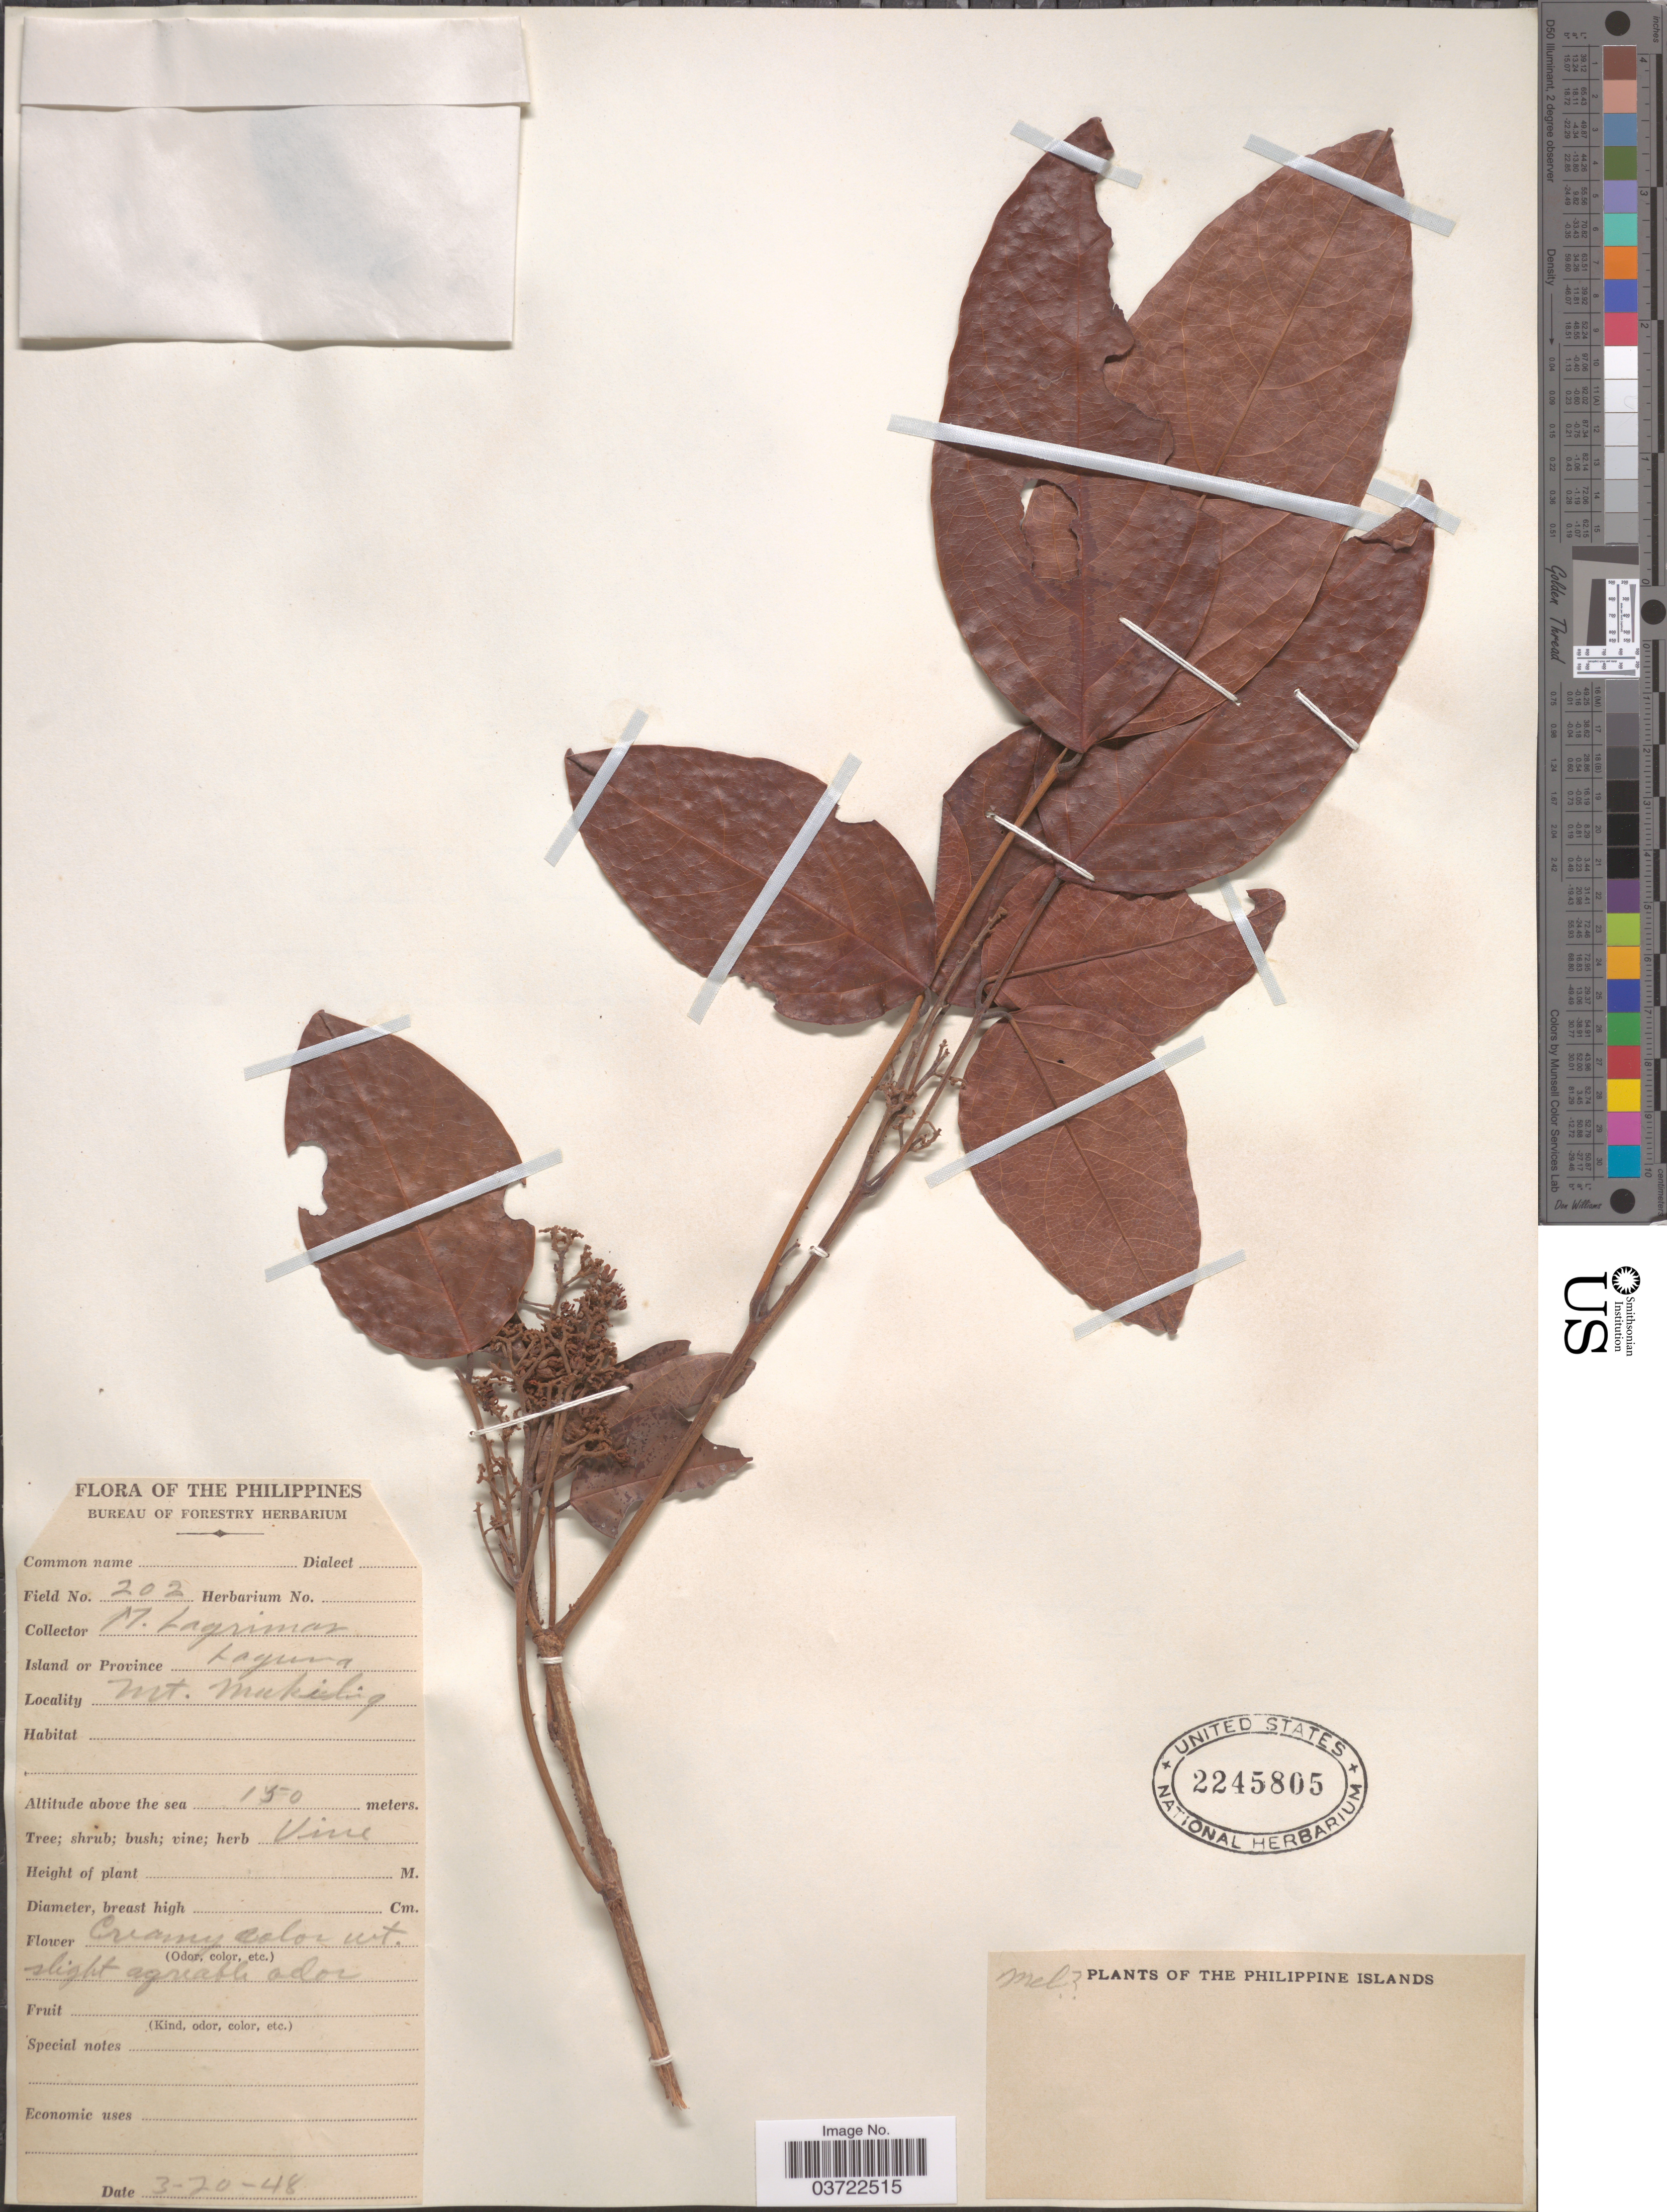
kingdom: Plantae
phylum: Tracheophyta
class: Magnoliopsida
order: Oxalidales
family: Connaraceae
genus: Connarus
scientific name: Connarus sp.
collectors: M. Lagrimas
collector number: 202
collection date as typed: Transcribed d/m/y: 20/3/48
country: Philippines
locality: Philippes Islands. Island or Province Laguna, Mt. Makiling.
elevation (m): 150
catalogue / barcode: US 2245805